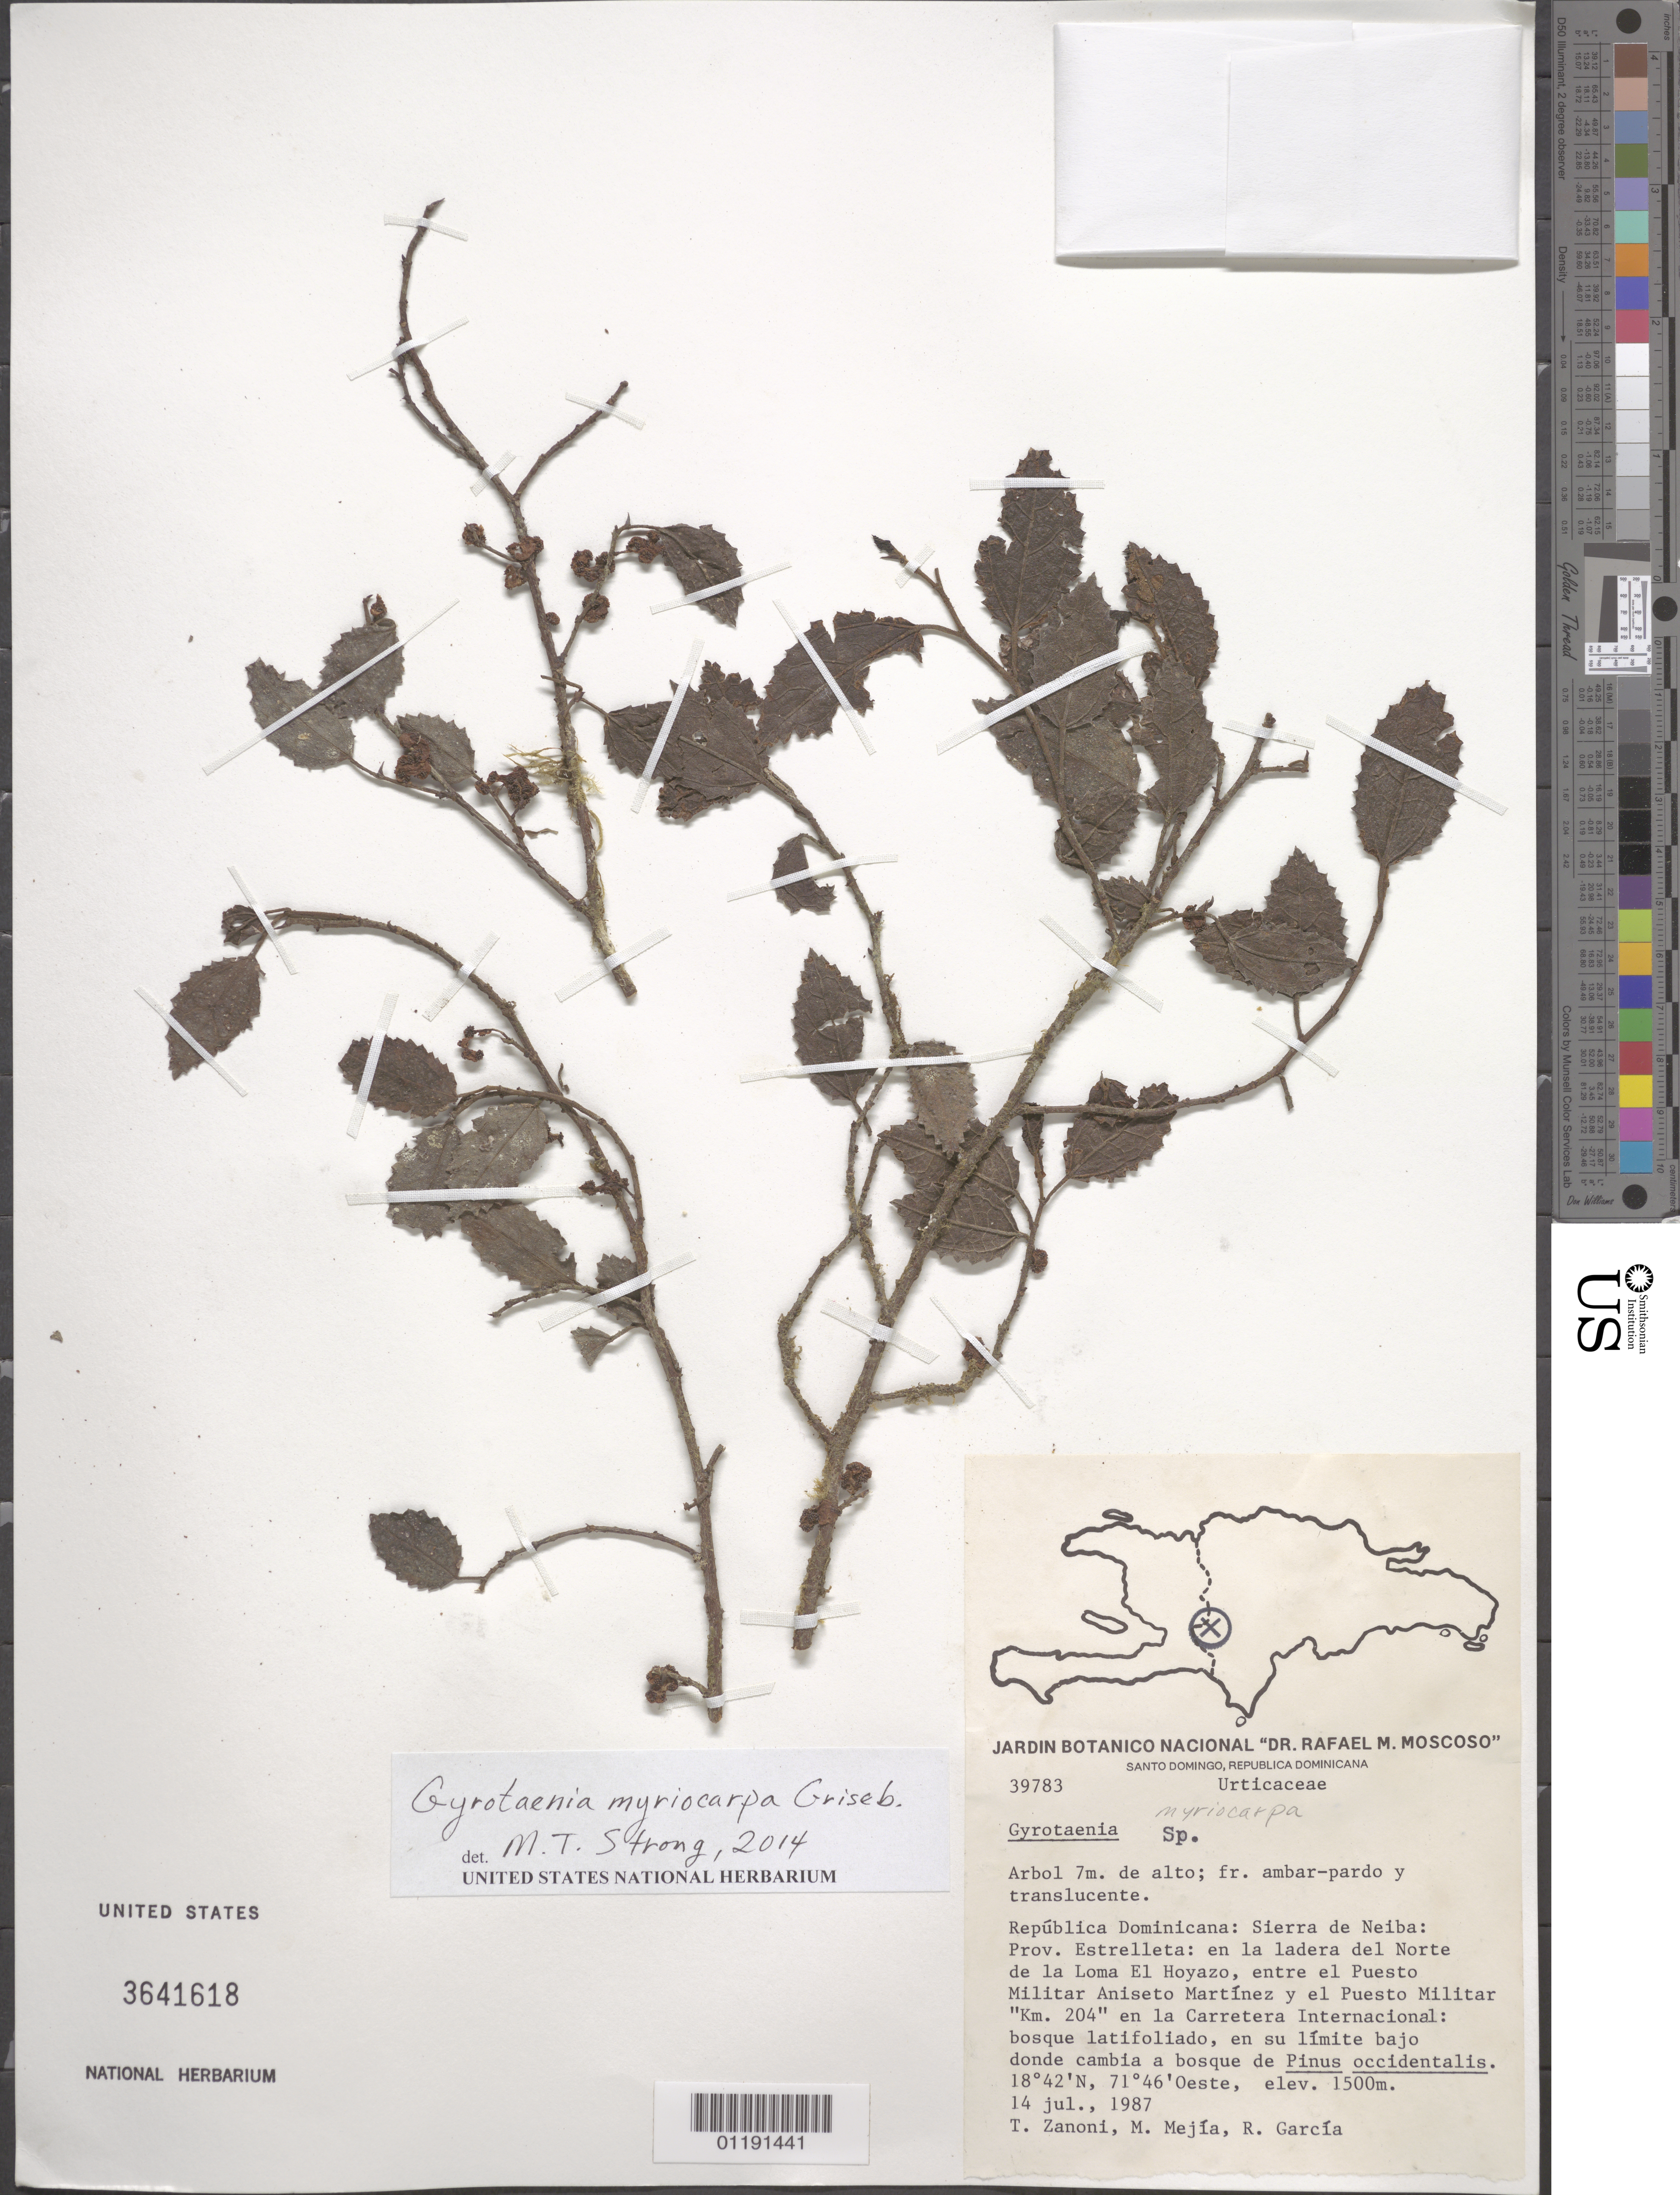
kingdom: Plantae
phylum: Tracheophyta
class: Magnoliopsida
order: Rosales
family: Urticaceae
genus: Gyrotaenia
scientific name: Gyrotaenia myriocarpa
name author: Griseb.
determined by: Strong, M. T., (US), Smithsonian Institution - National Museum of Natural History (UNITED STATES)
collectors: T. A. Zanoni, M. Mejia & R. G. García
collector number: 39783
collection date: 1987-07-14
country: Dominican Republic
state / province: Elías Piña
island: Hispaniola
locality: Sierra de Nieba: on the N hillside of Loma El Hoyazo, between Puesto Militar Aniseto Martínez and the Puesto Militar "km. 204" on the La Carretera Internacional.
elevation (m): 1500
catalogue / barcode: US 3641618